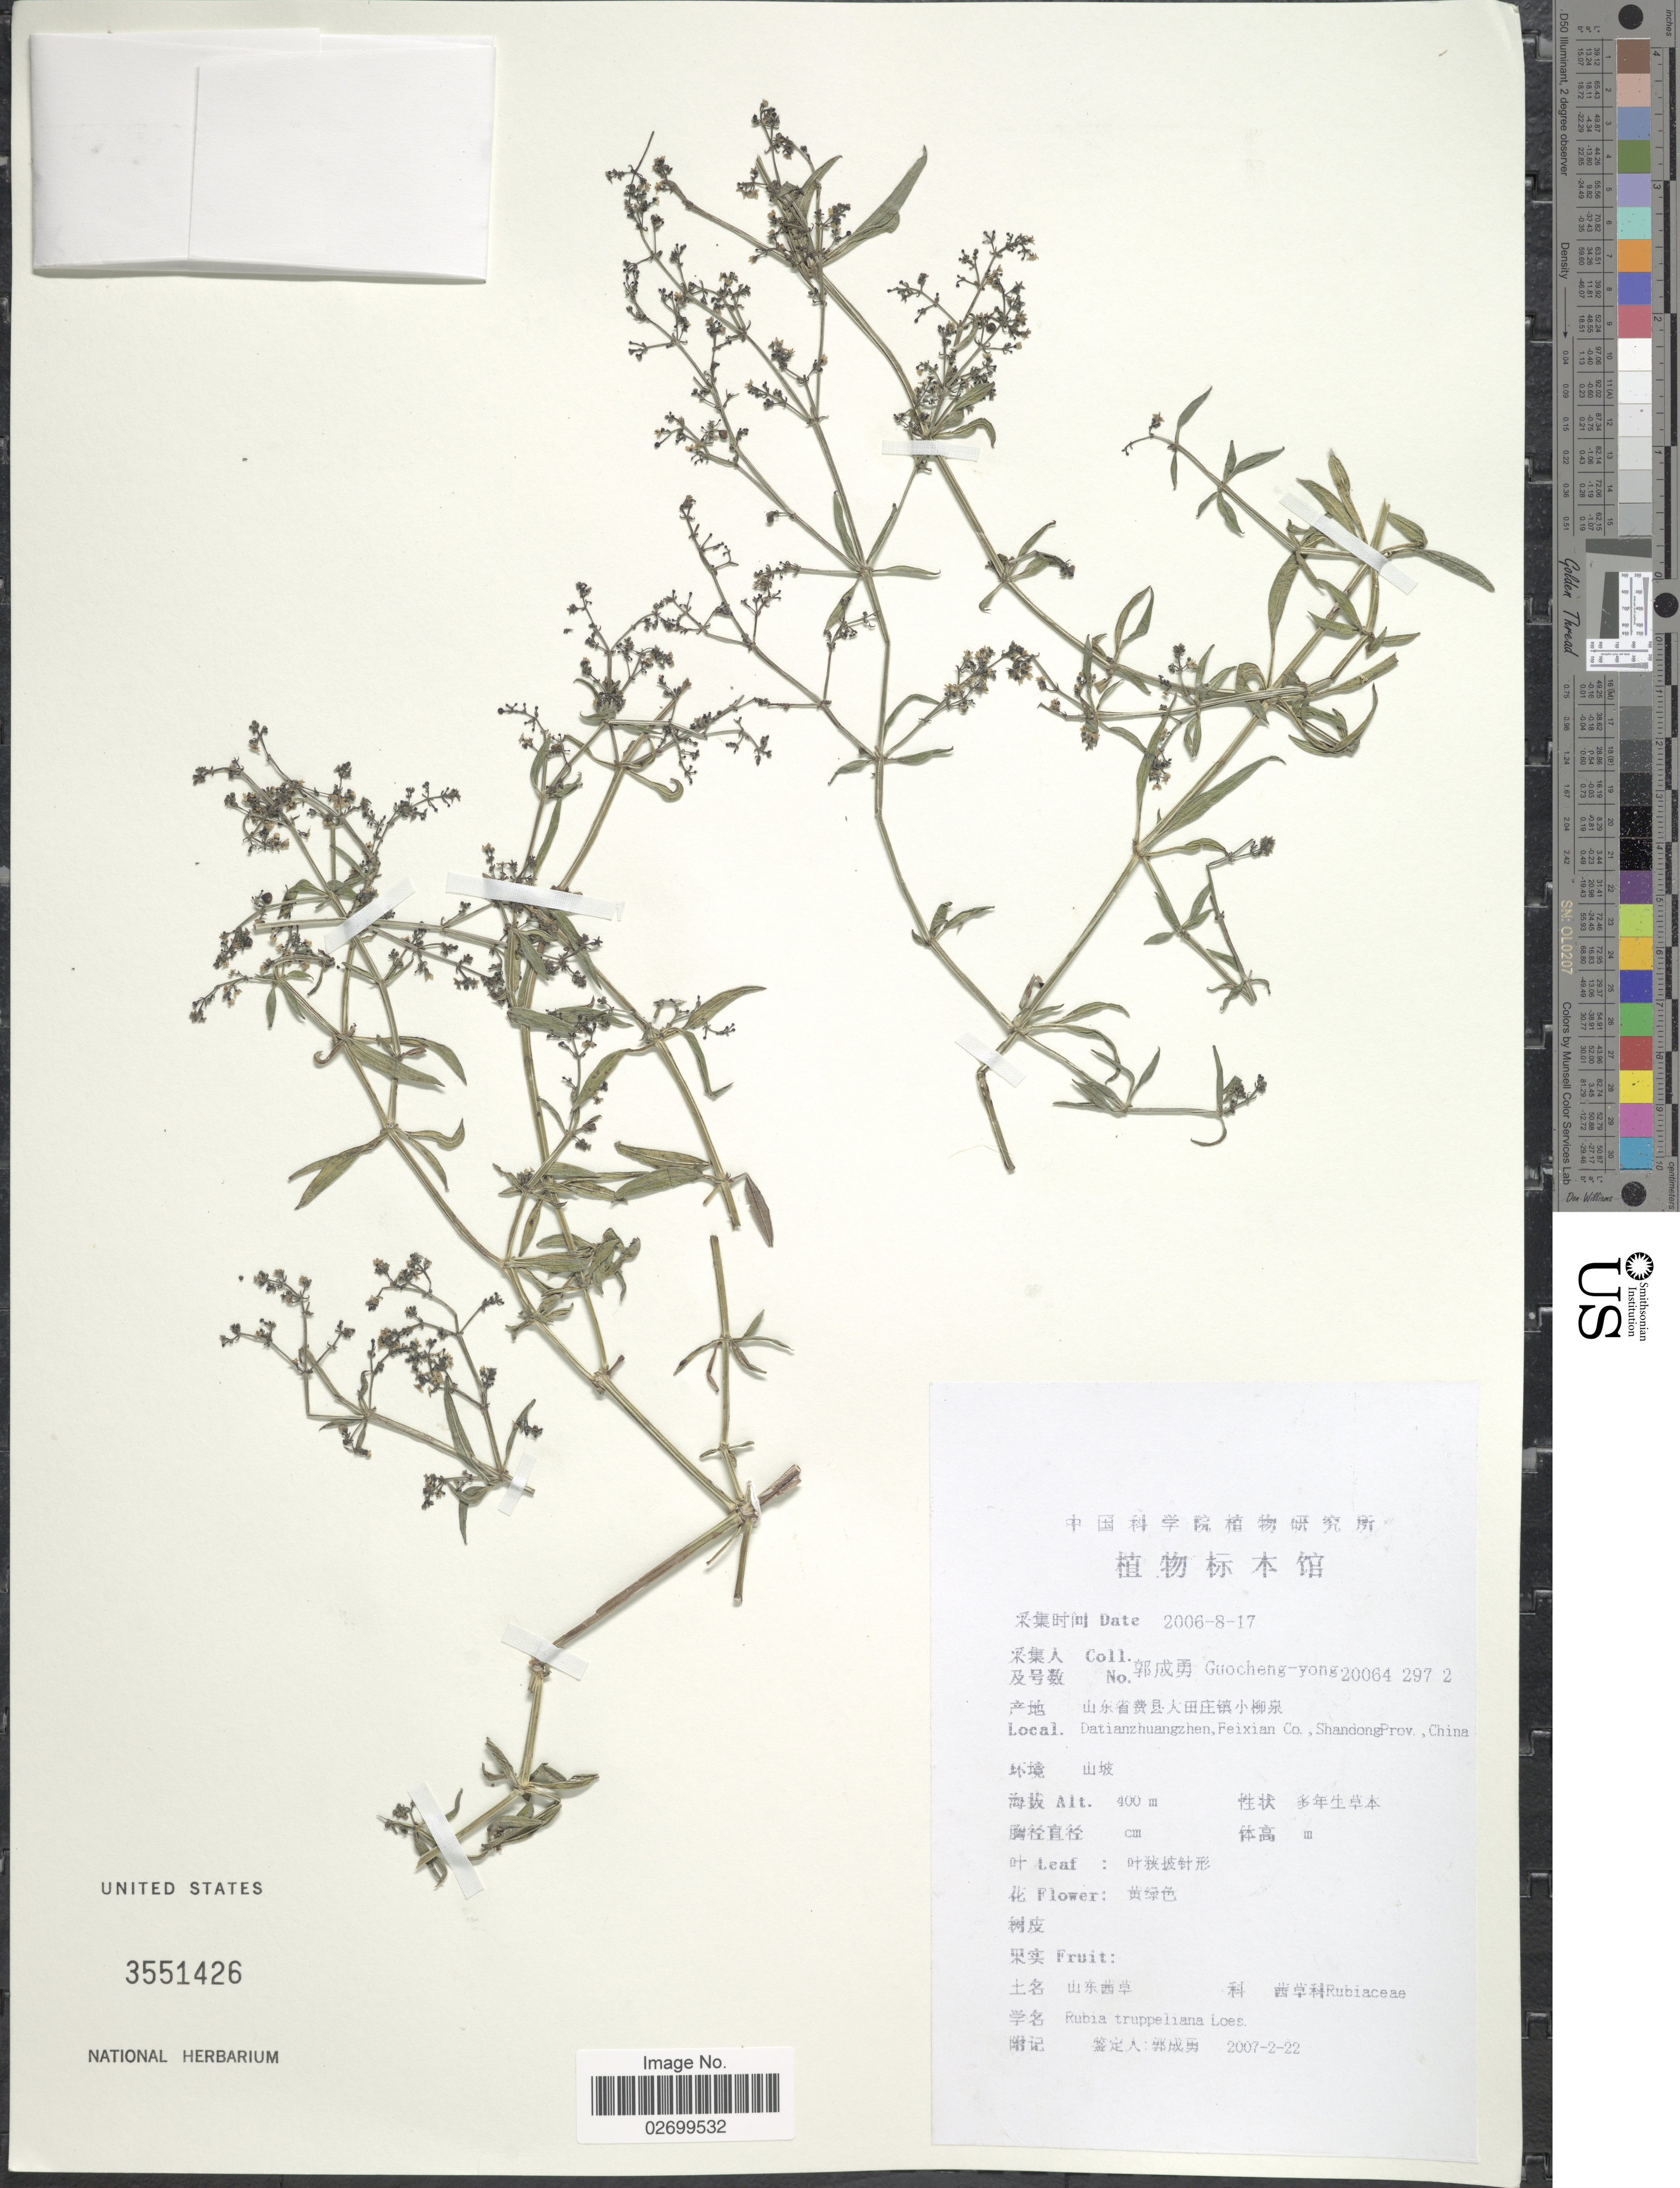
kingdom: Plantae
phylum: Tracheophyta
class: Magnoliopsida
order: Gentianales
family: Rubiaceae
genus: Rubia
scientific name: Rubia truppeliana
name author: Loes.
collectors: Guo cheng-yong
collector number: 200642972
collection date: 2006-08-17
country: China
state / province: Shandong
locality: Datiangzhuangzhen, Feixian Co.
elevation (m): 400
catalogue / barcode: US 3551426